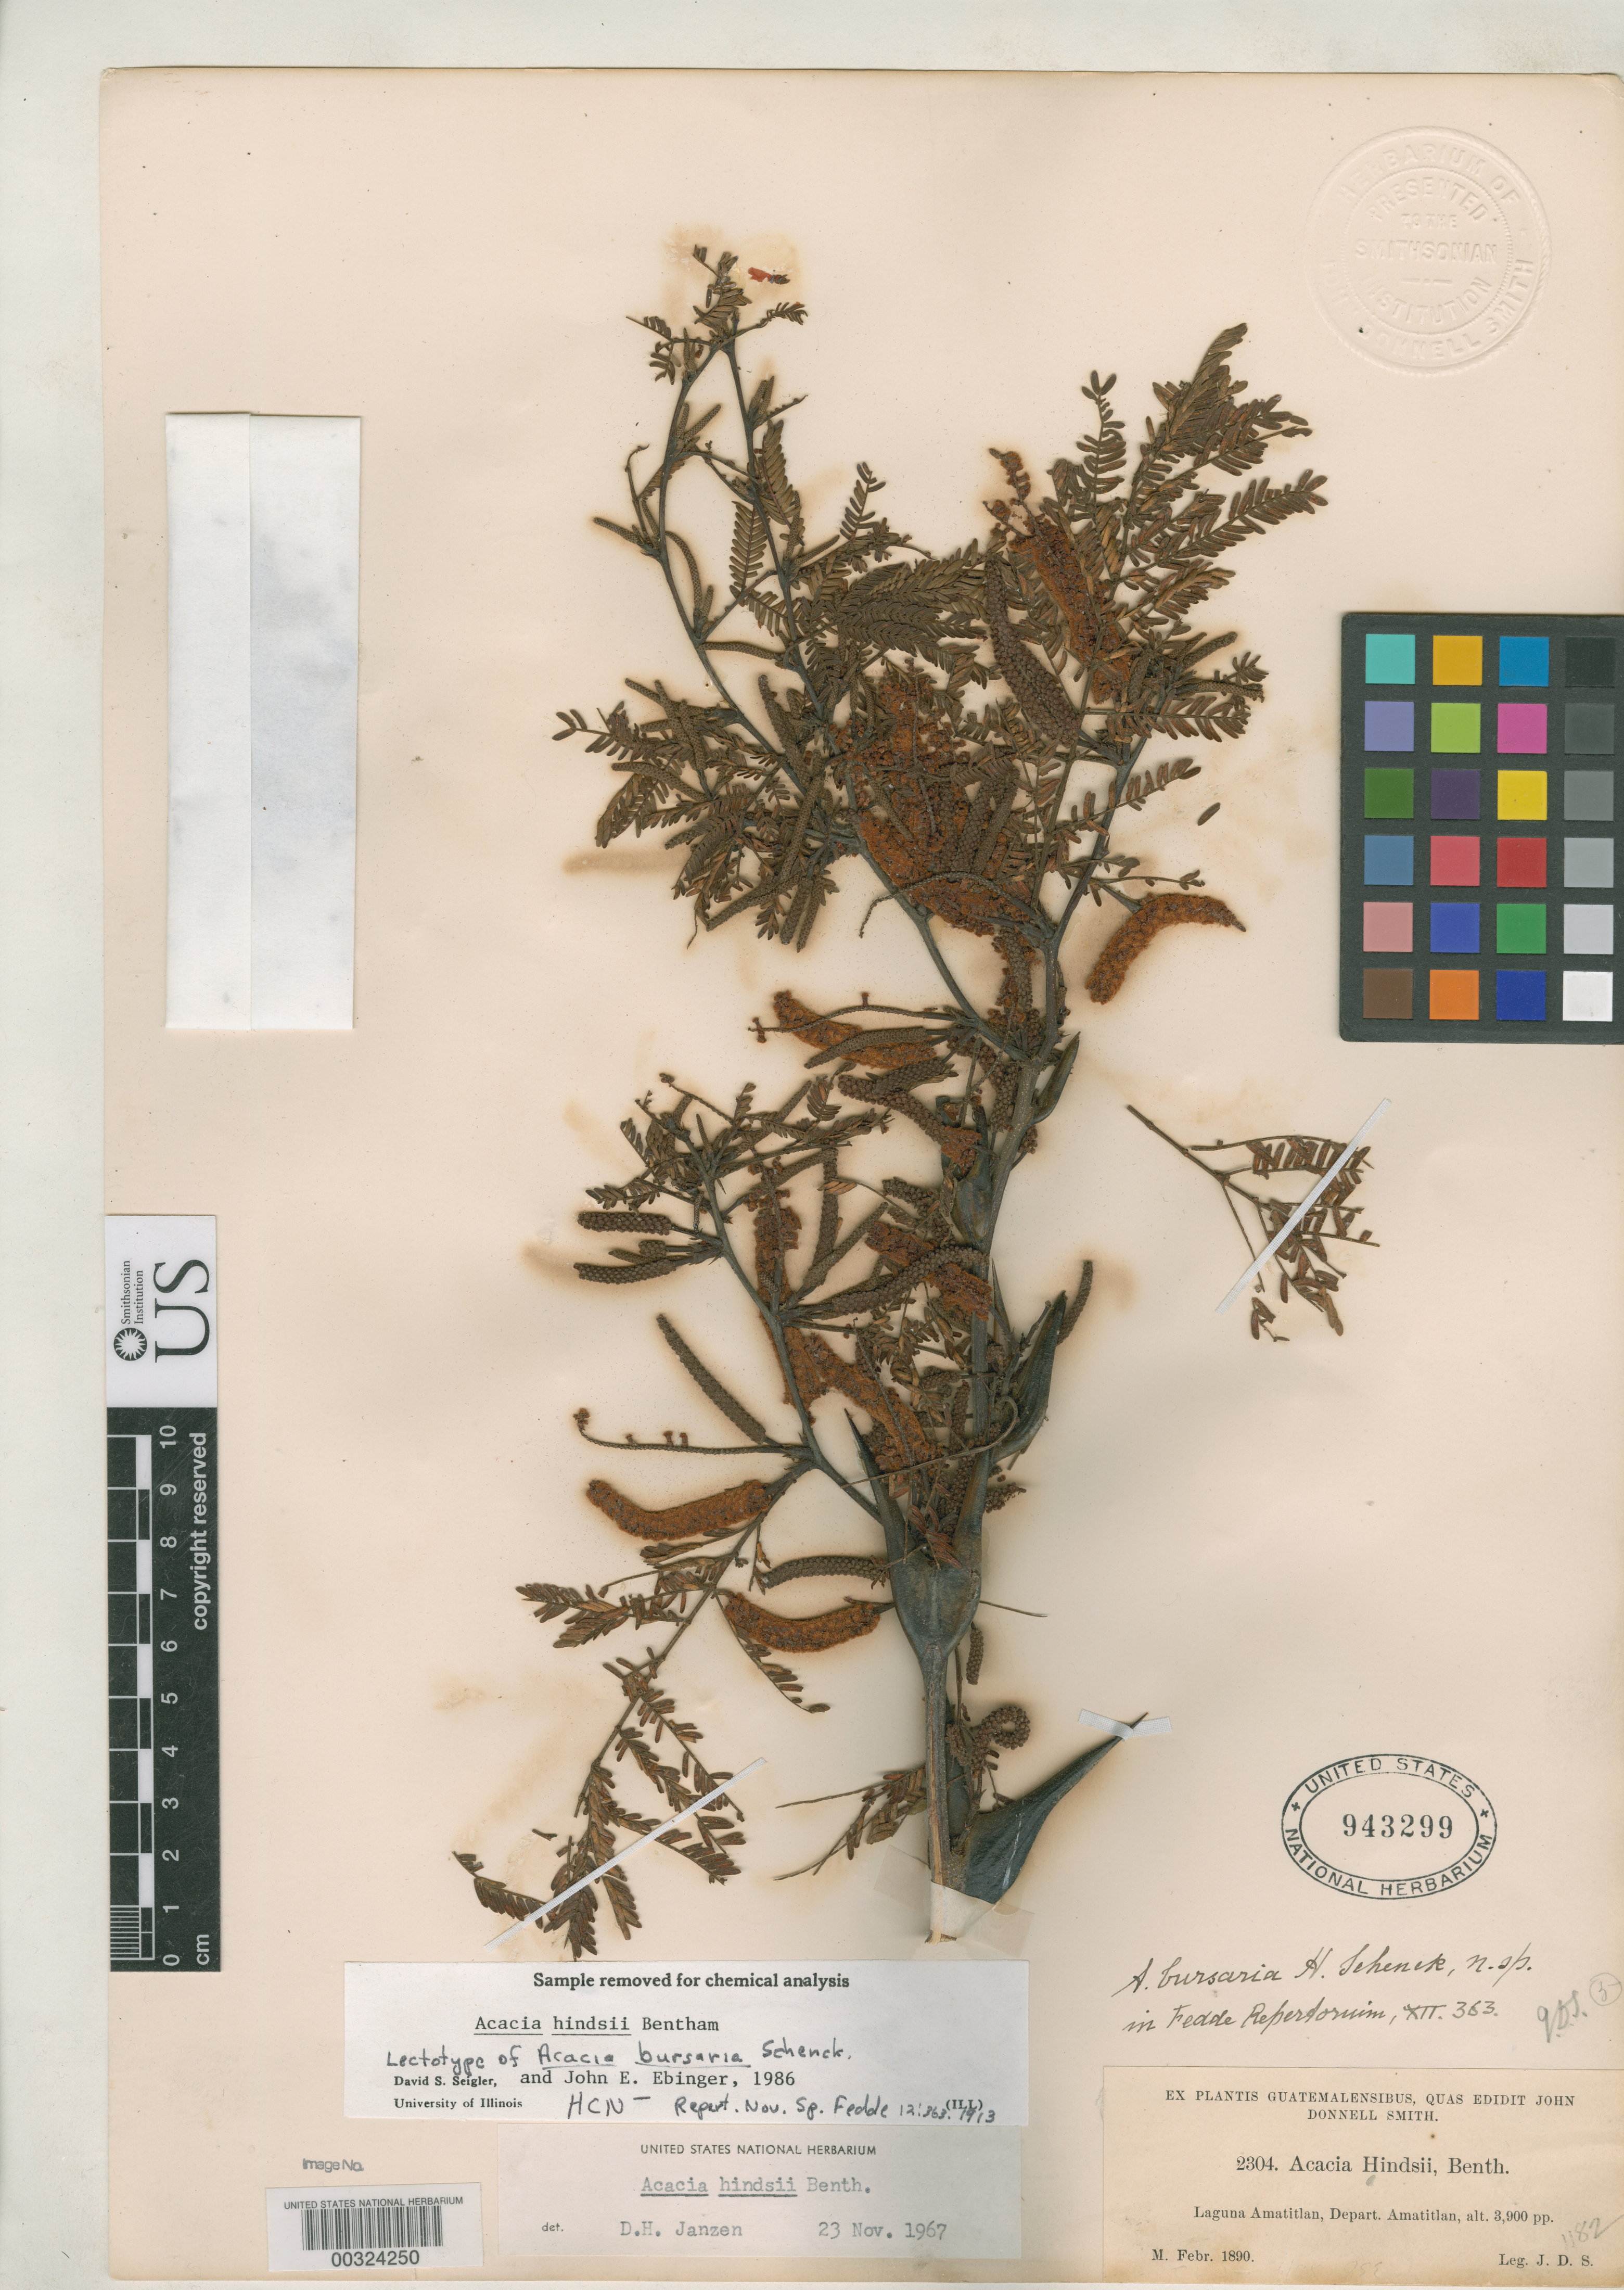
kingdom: Plantae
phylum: Tracheophyta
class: Magnoliopsida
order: Fabales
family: Fabaceae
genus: Acacia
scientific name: Acacia bursaria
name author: Schenck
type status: Syntype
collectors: J. Donnell Smith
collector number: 2304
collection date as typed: Feb 1890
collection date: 1890-02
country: Guatemala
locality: Laguna Amatitlán, Dept. Amatitlán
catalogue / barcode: US 943299